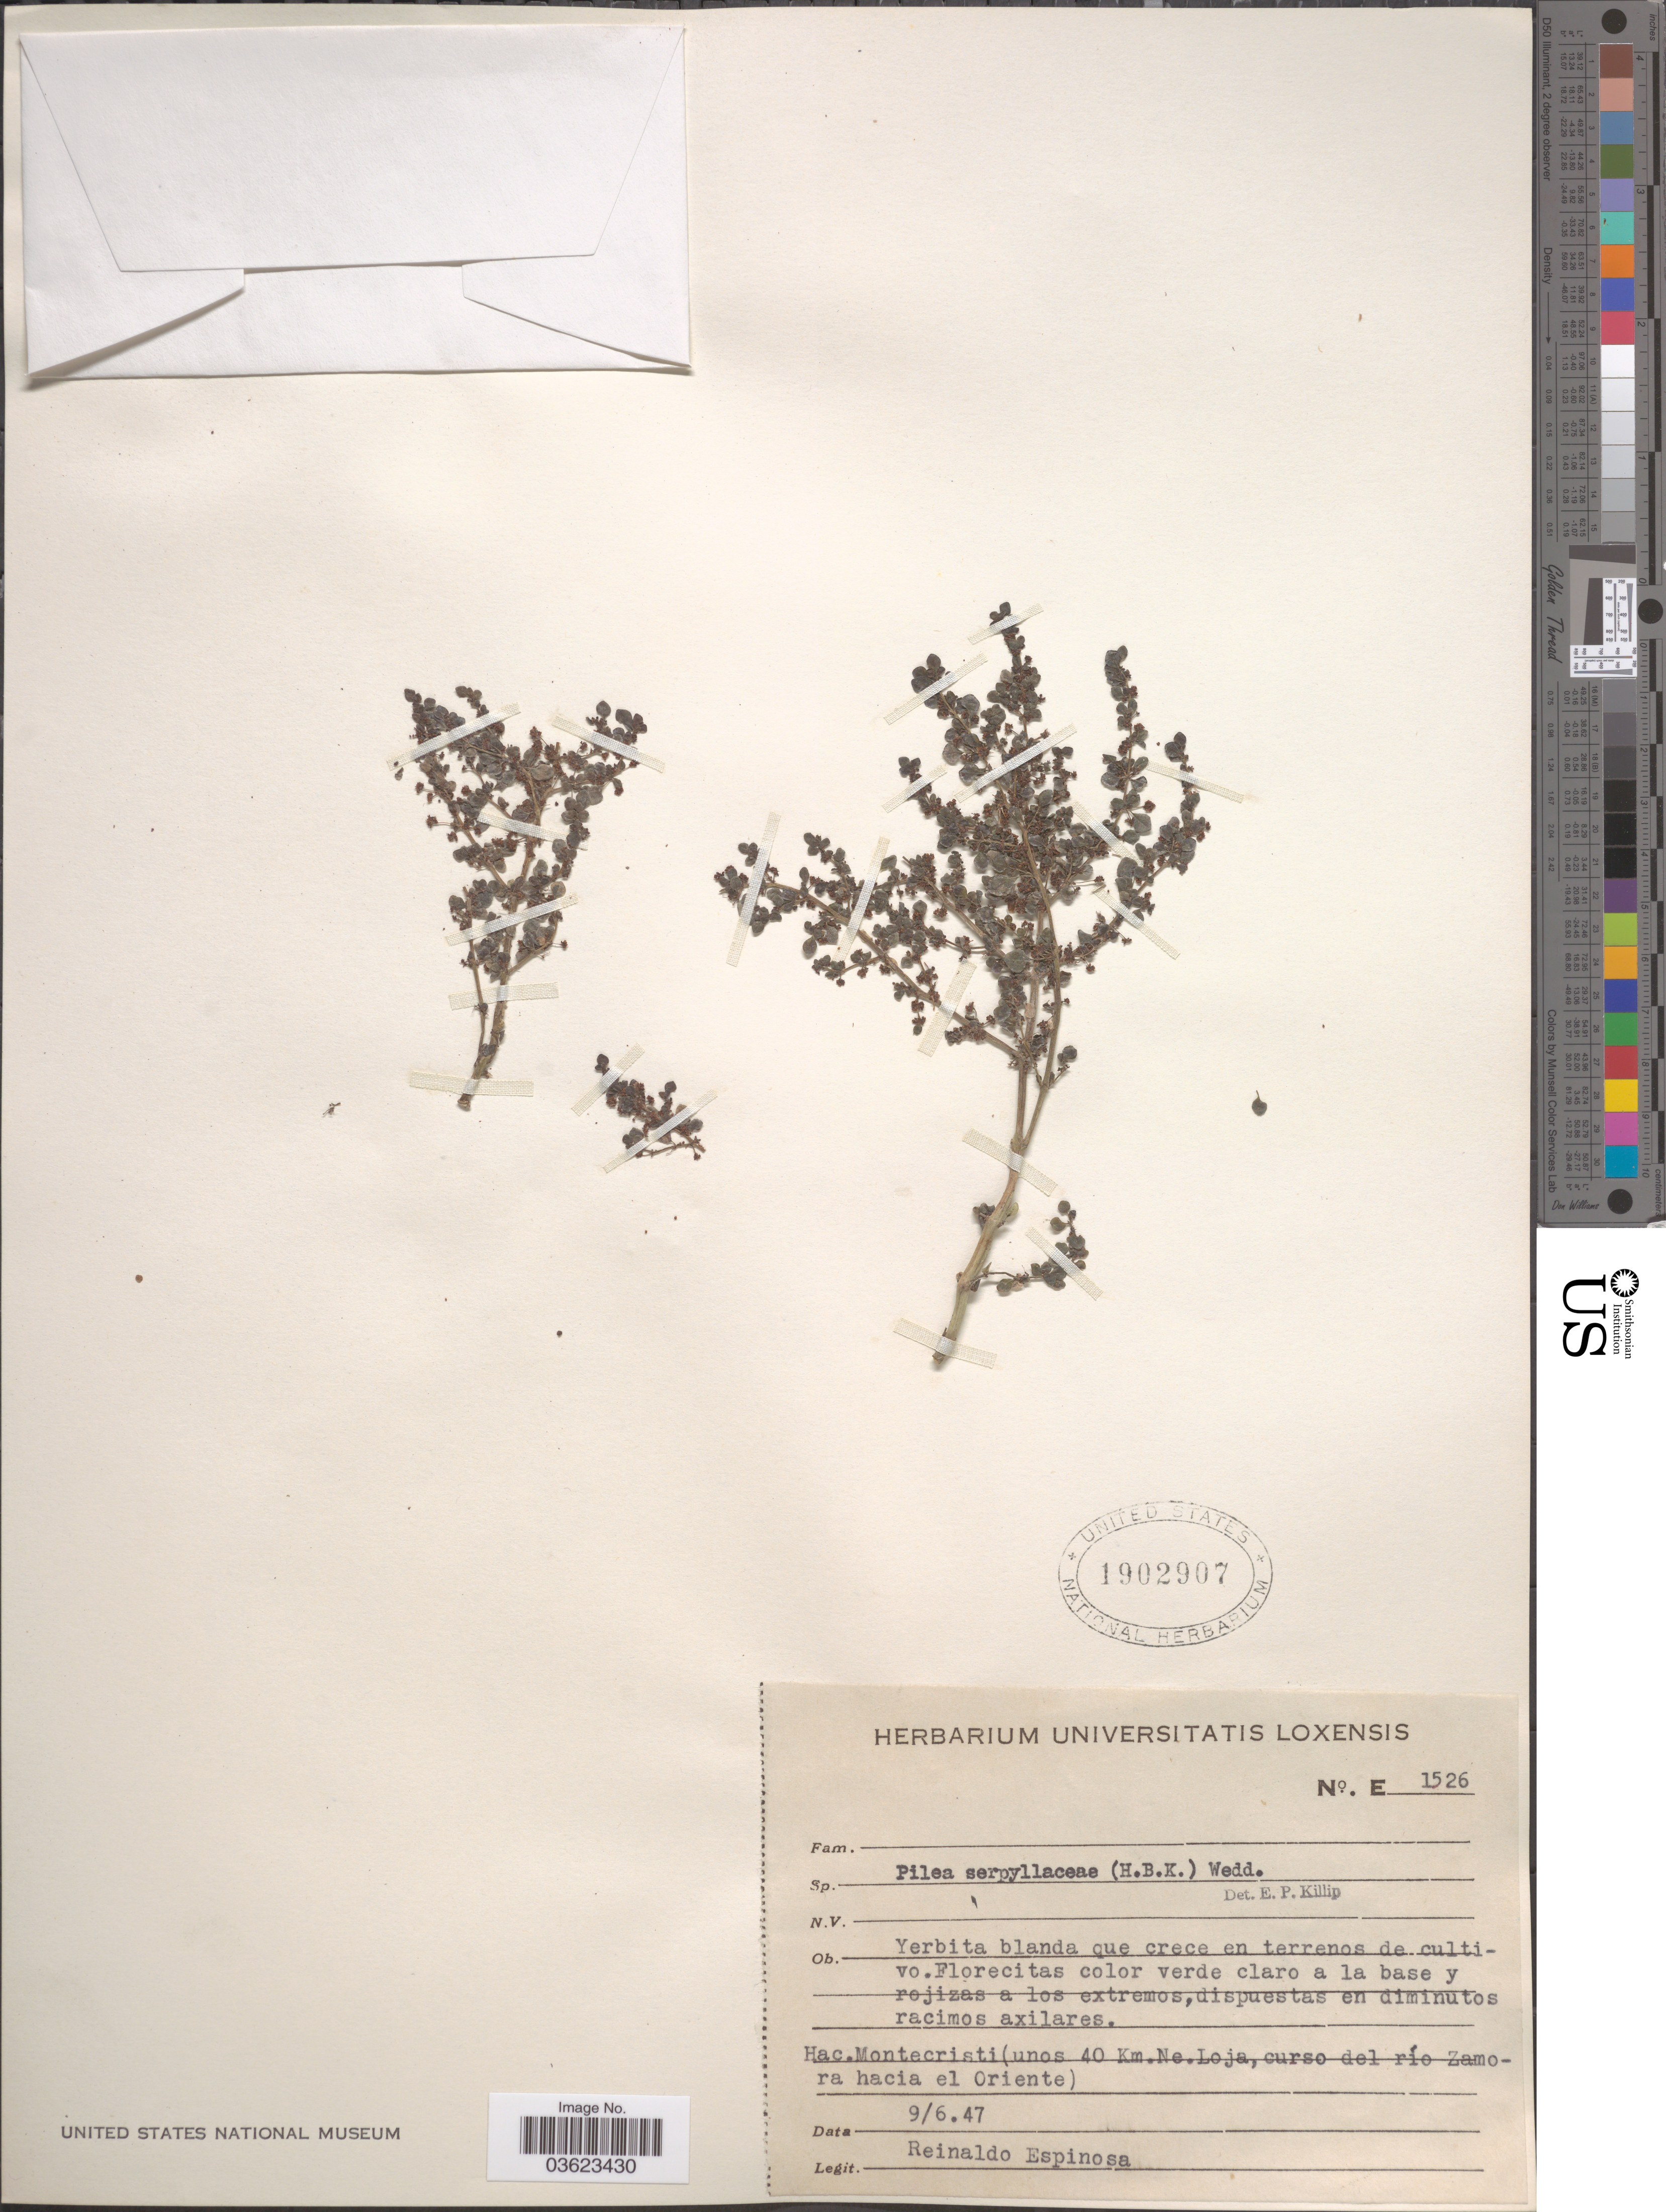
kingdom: Plantae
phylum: Tracheophyta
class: Magnoliopsida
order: Rosales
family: Urticaceae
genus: Pilea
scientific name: Pilea serpyllacea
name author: (Kunth) Liebm.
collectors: R. Espinosa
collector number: E1526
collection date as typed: Transcribed d/m/y: 9/6/47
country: Ecuador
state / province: Loja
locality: Montecristi (unos 40 Km. Ne. Loja, curso del río Zamora hacia el Oriente).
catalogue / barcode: US 1902907